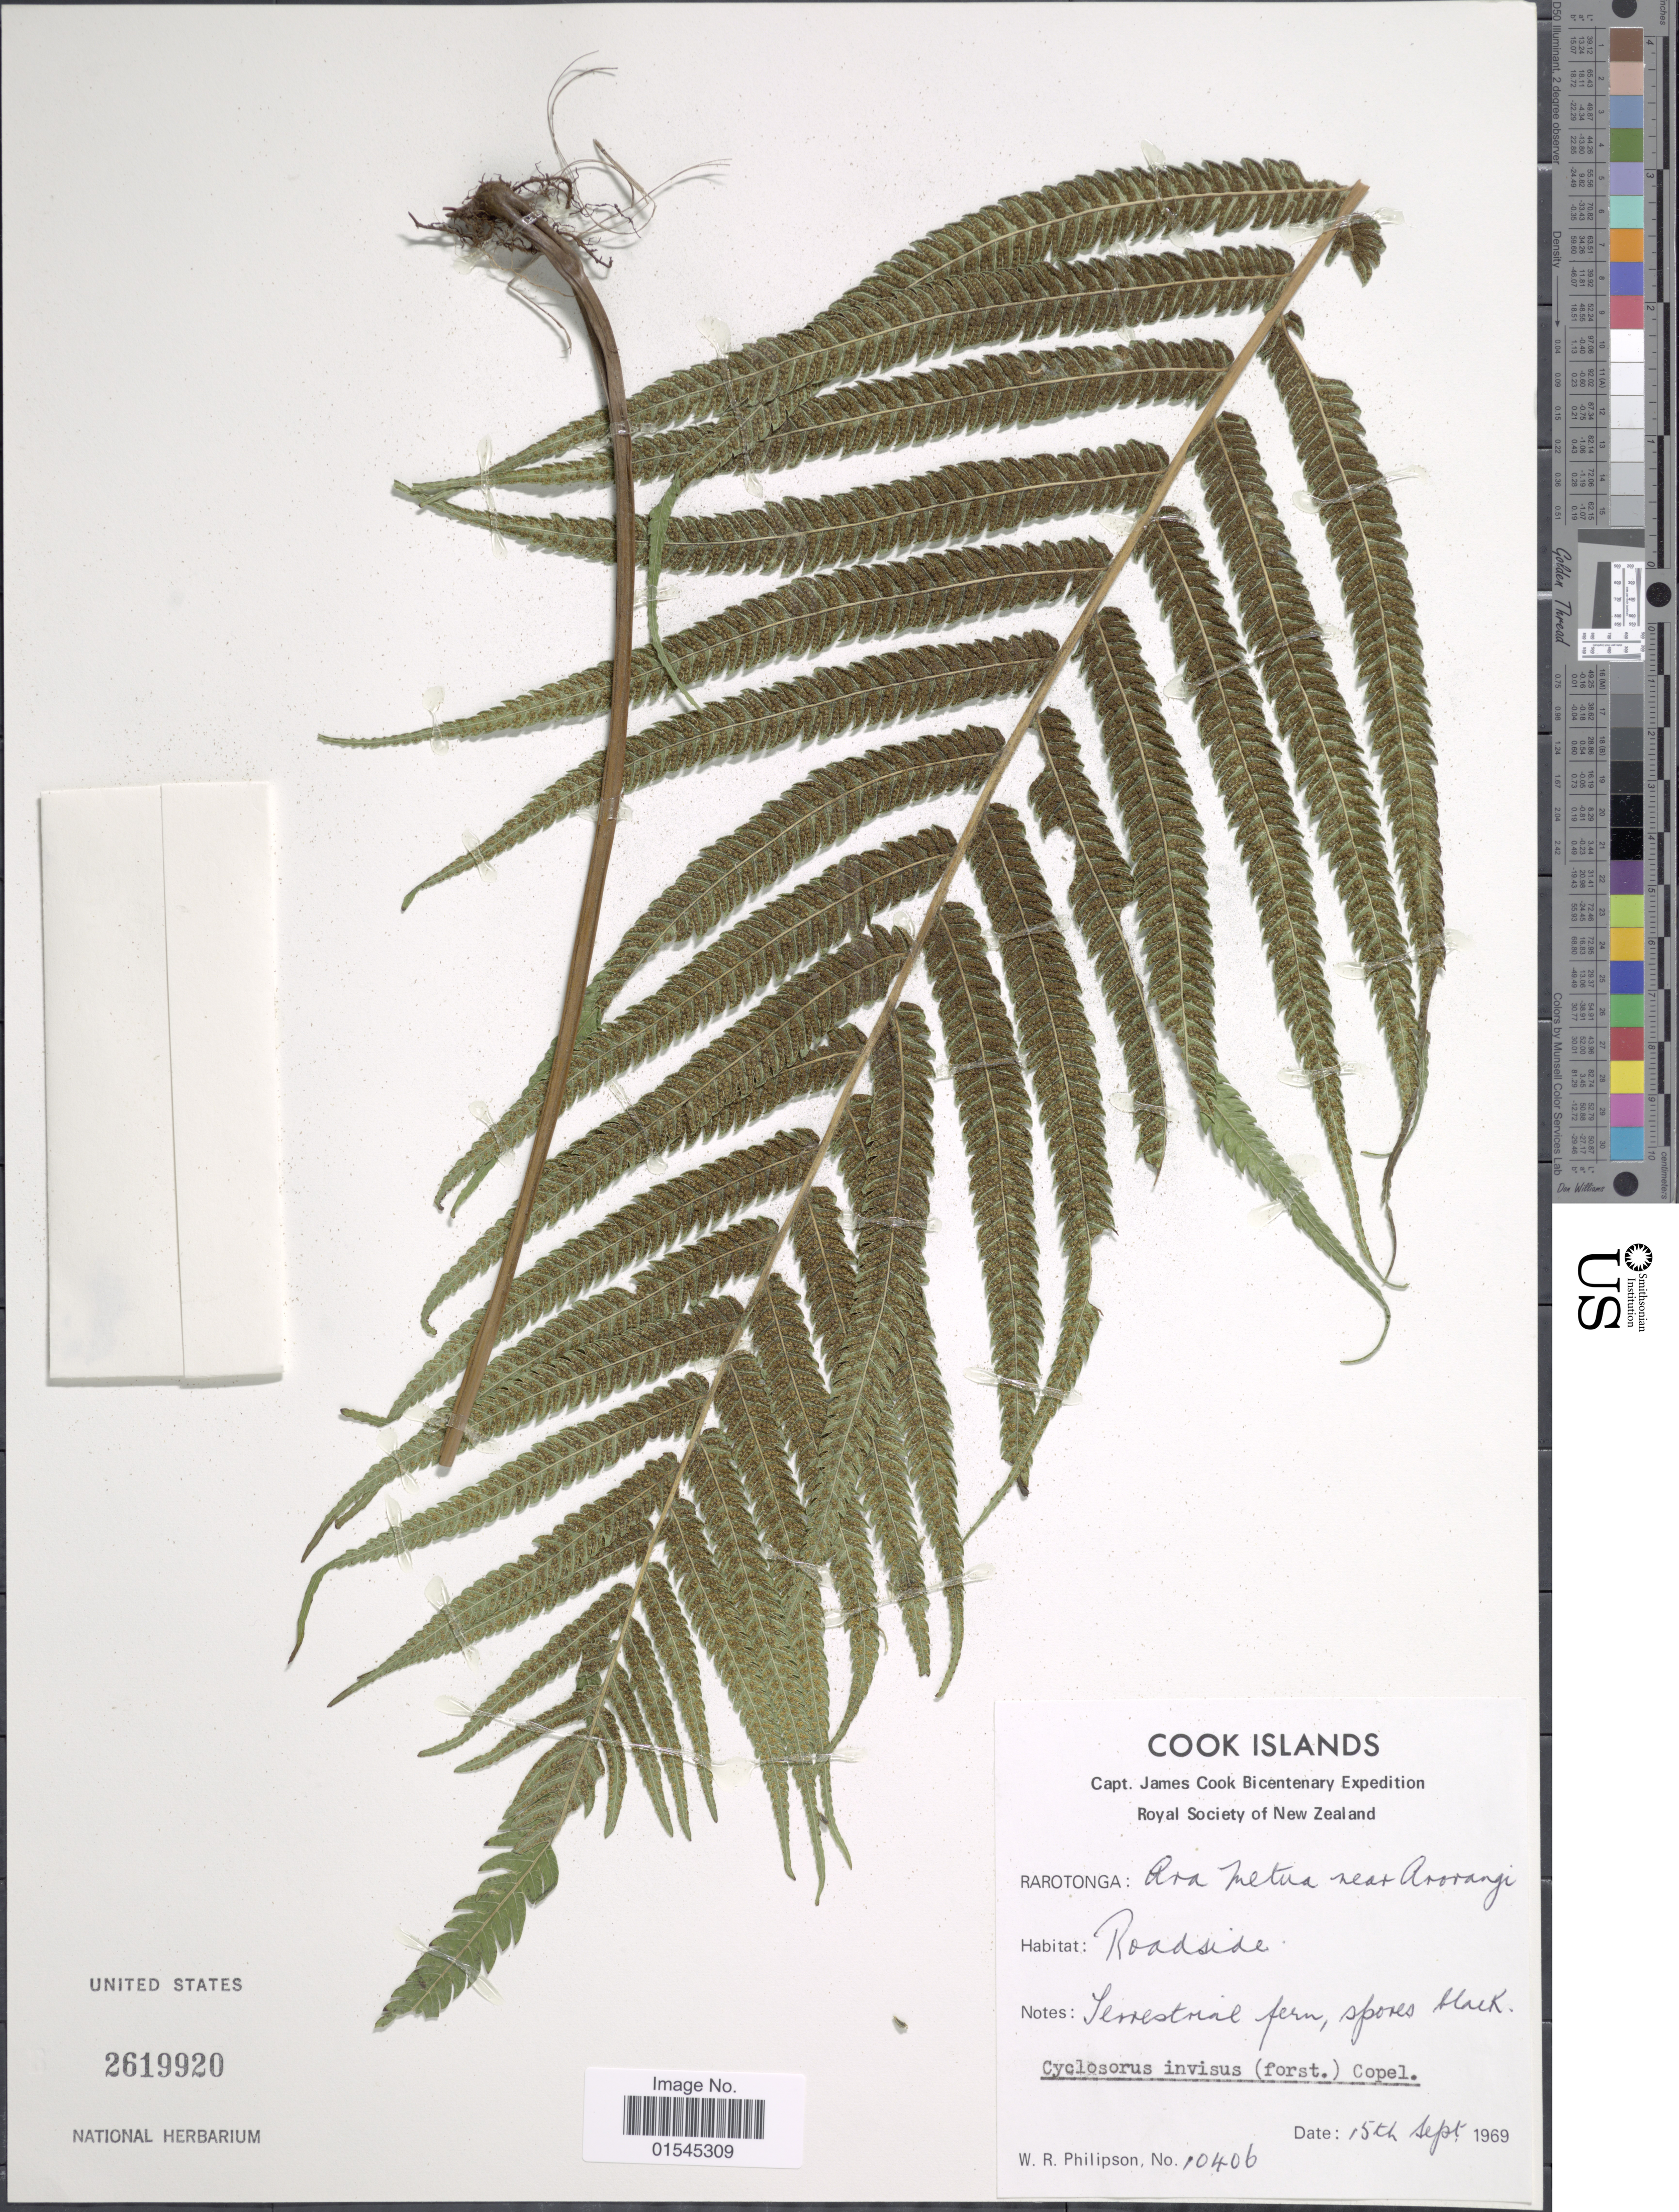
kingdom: Plantae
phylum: Tracheophyta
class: Polypodiopsida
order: Polypodiales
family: Thelypteridaceae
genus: Sphaerostephanos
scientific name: Sphaerostephanos invisus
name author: (G. Forst.) Holttum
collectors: W. R. Philipson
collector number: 10406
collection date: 1969-09-15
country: Cook Islands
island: Rarotonga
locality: Royal Society of New Zealand. Rarotonga: Roa Metua near Arorangi. Roadside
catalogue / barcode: US 2619920